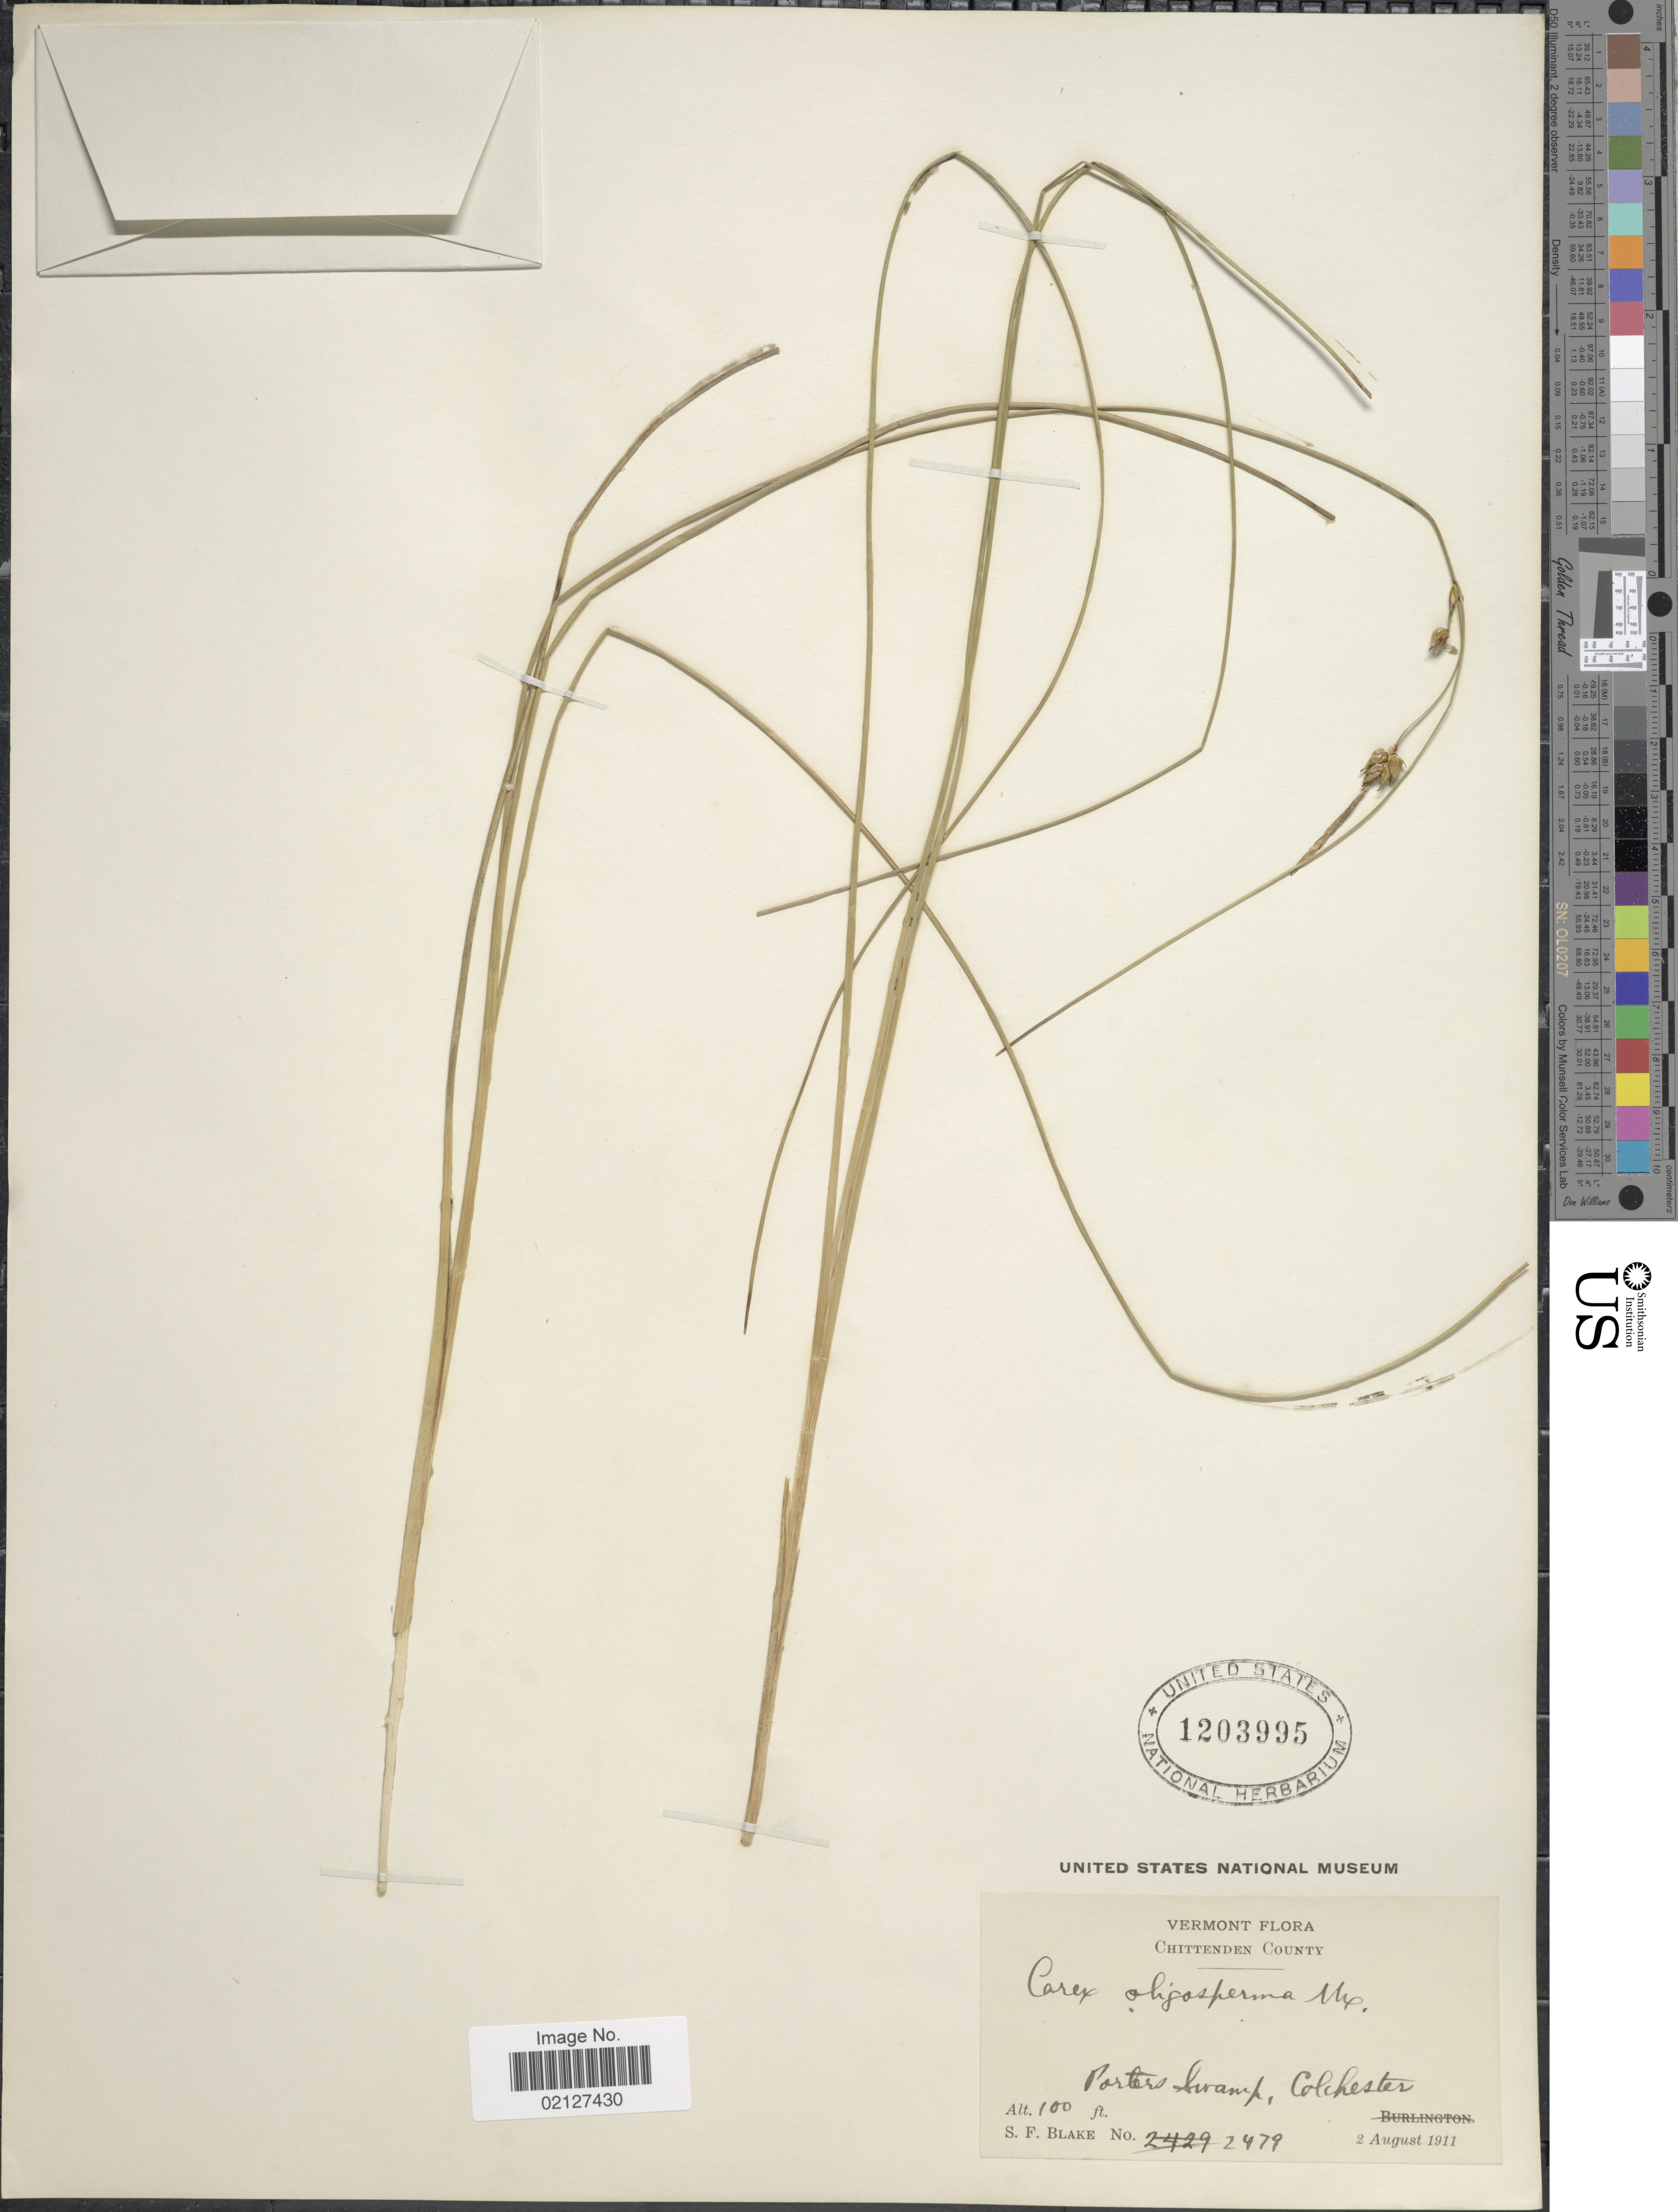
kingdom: Plantae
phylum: Tracheophyta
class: Liliopsida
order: Poales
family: Cyperaceae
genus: Carex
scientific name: Carex oligosperma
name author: Michx.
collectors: S. Blake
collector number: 2479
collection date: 1911-08-02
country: United States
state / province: Vermont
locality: Chittenden County, Porters Swamp, Colchester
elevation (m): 30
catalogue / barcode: US 1203995